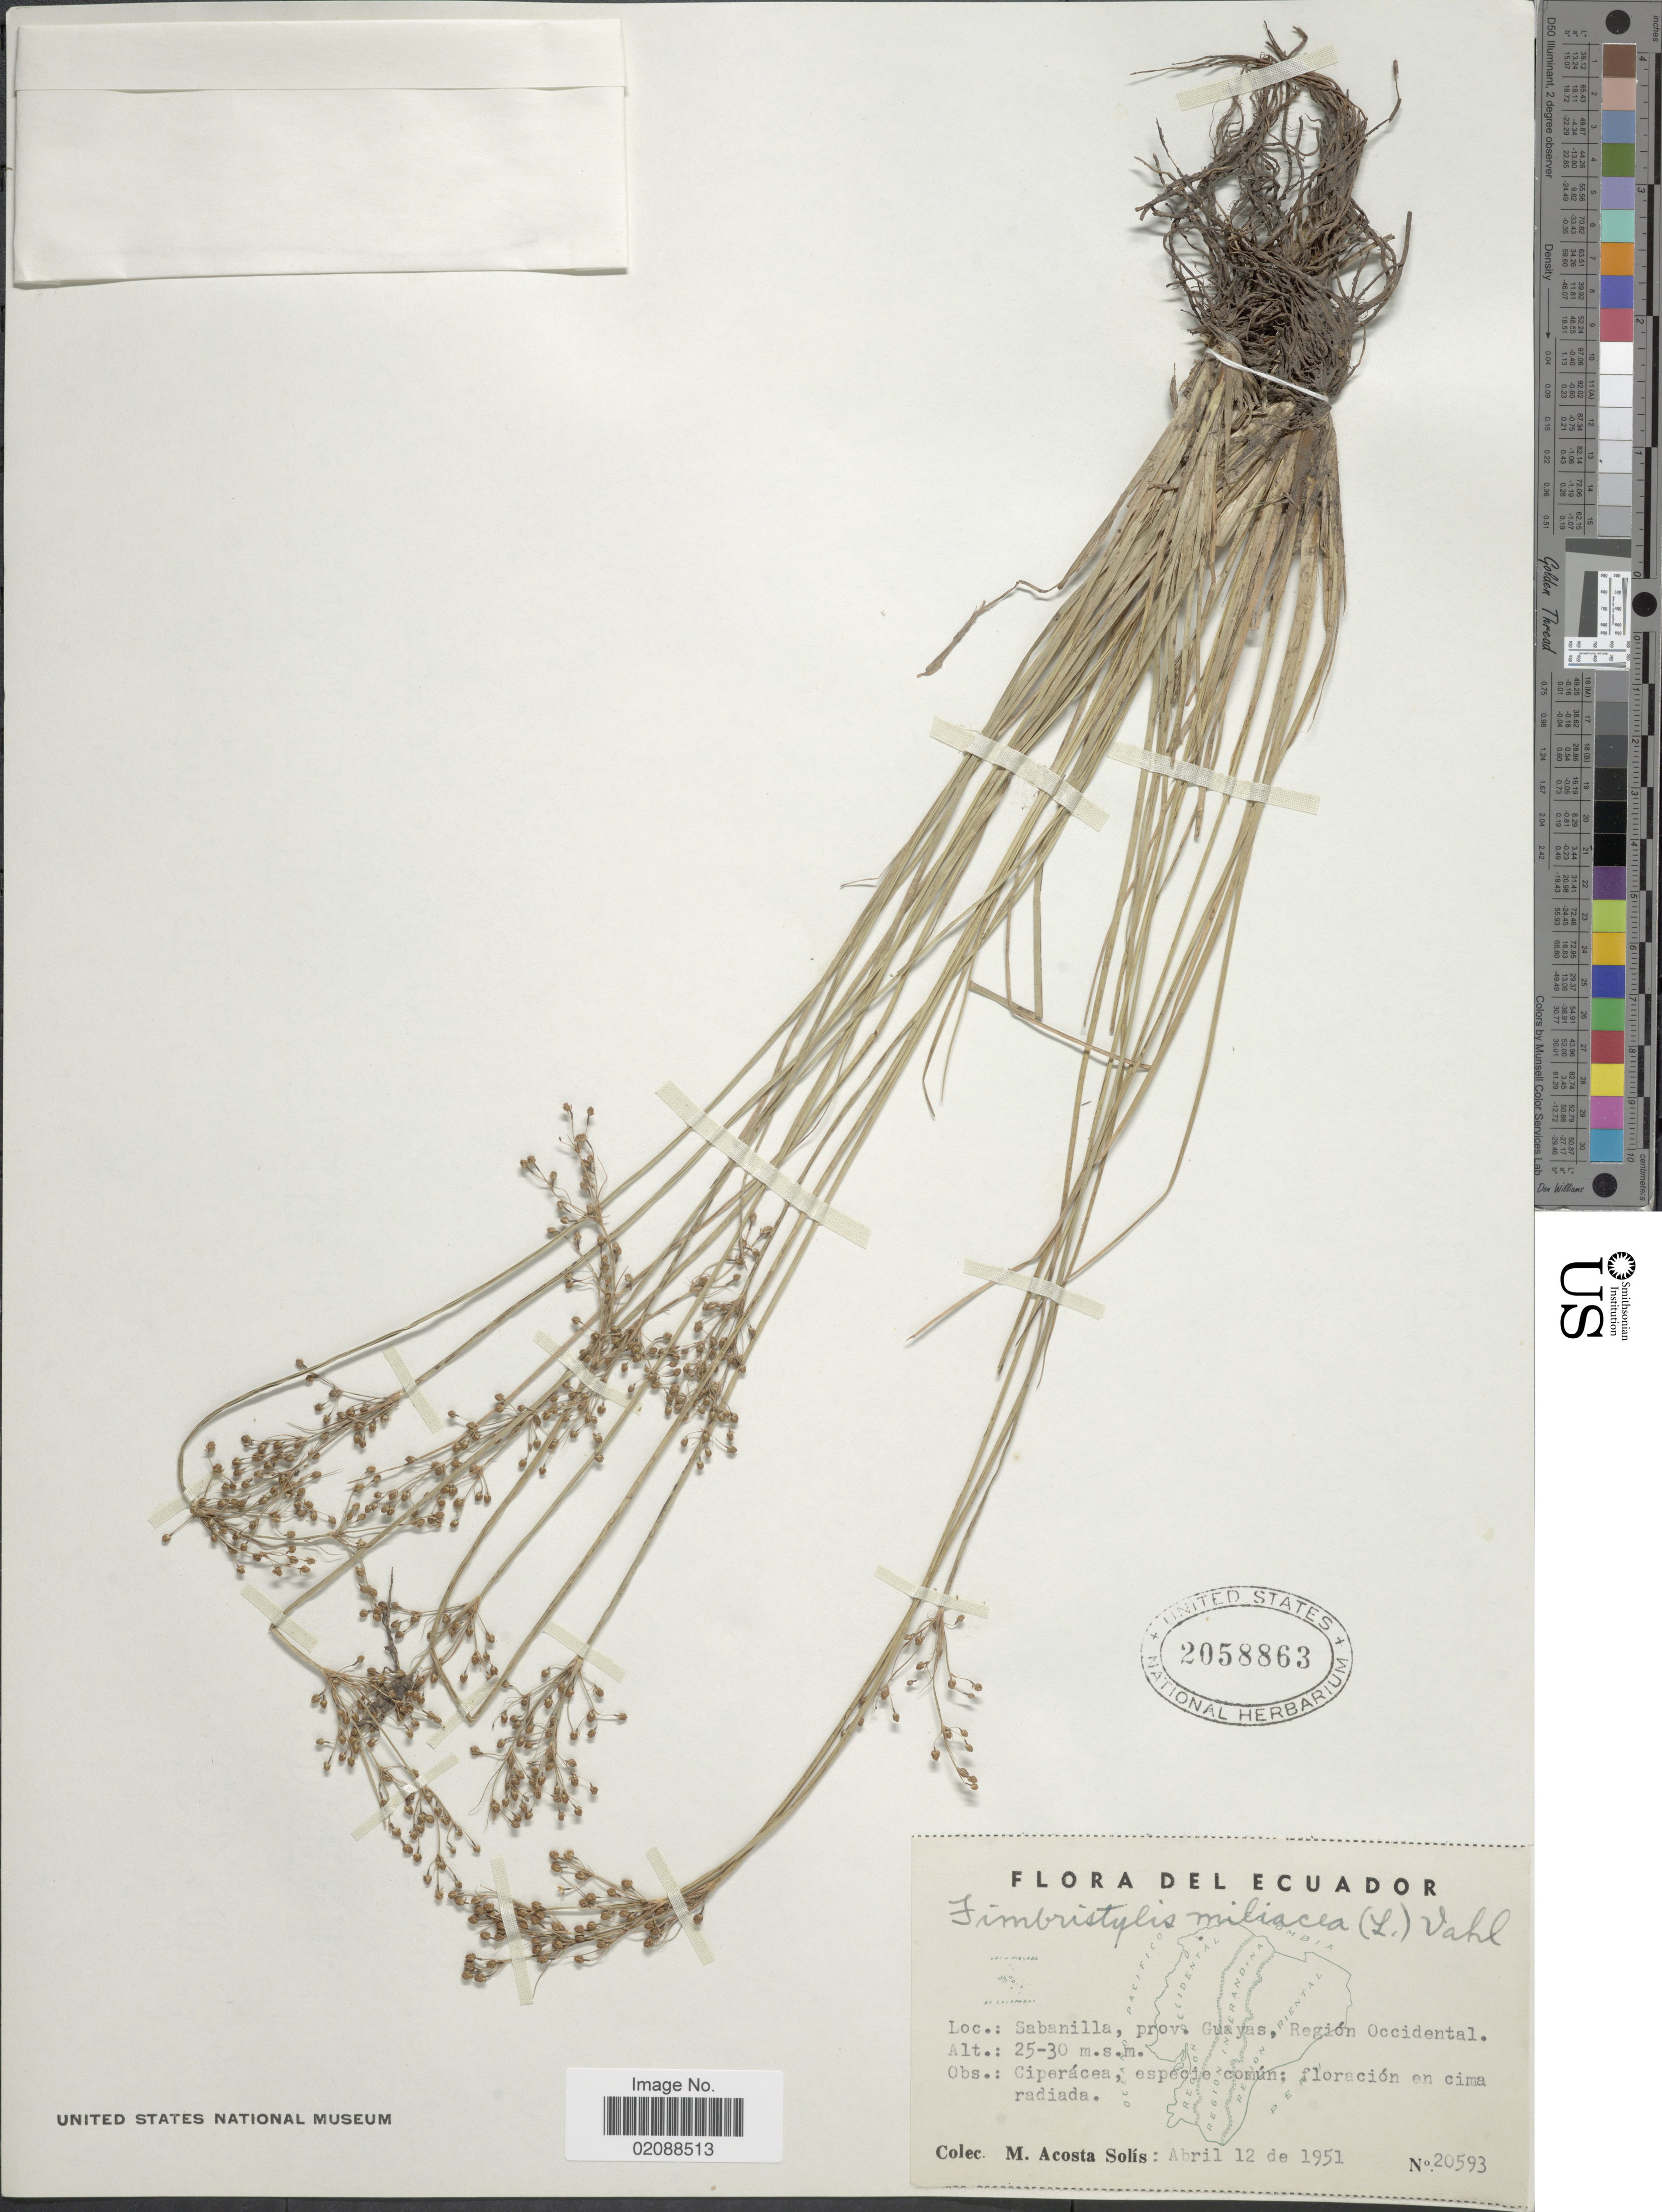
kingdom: Plantae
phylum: Tracheophyta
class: Liliopsida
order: Poales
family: Cyperaceae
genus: Fimbristylis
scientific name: Fimbristylis littoralis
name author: Gaudich.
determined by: Strong, M. T., (US), Smithsonian Institution - National Museum of Natural History (UNITED STATES)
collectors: M. Acosta Solis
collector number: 20593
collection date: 1951-04-12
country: Ecuador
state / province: Guayas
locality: Sabanilla, Region Occidental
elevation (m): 25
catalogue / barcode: US 2058863